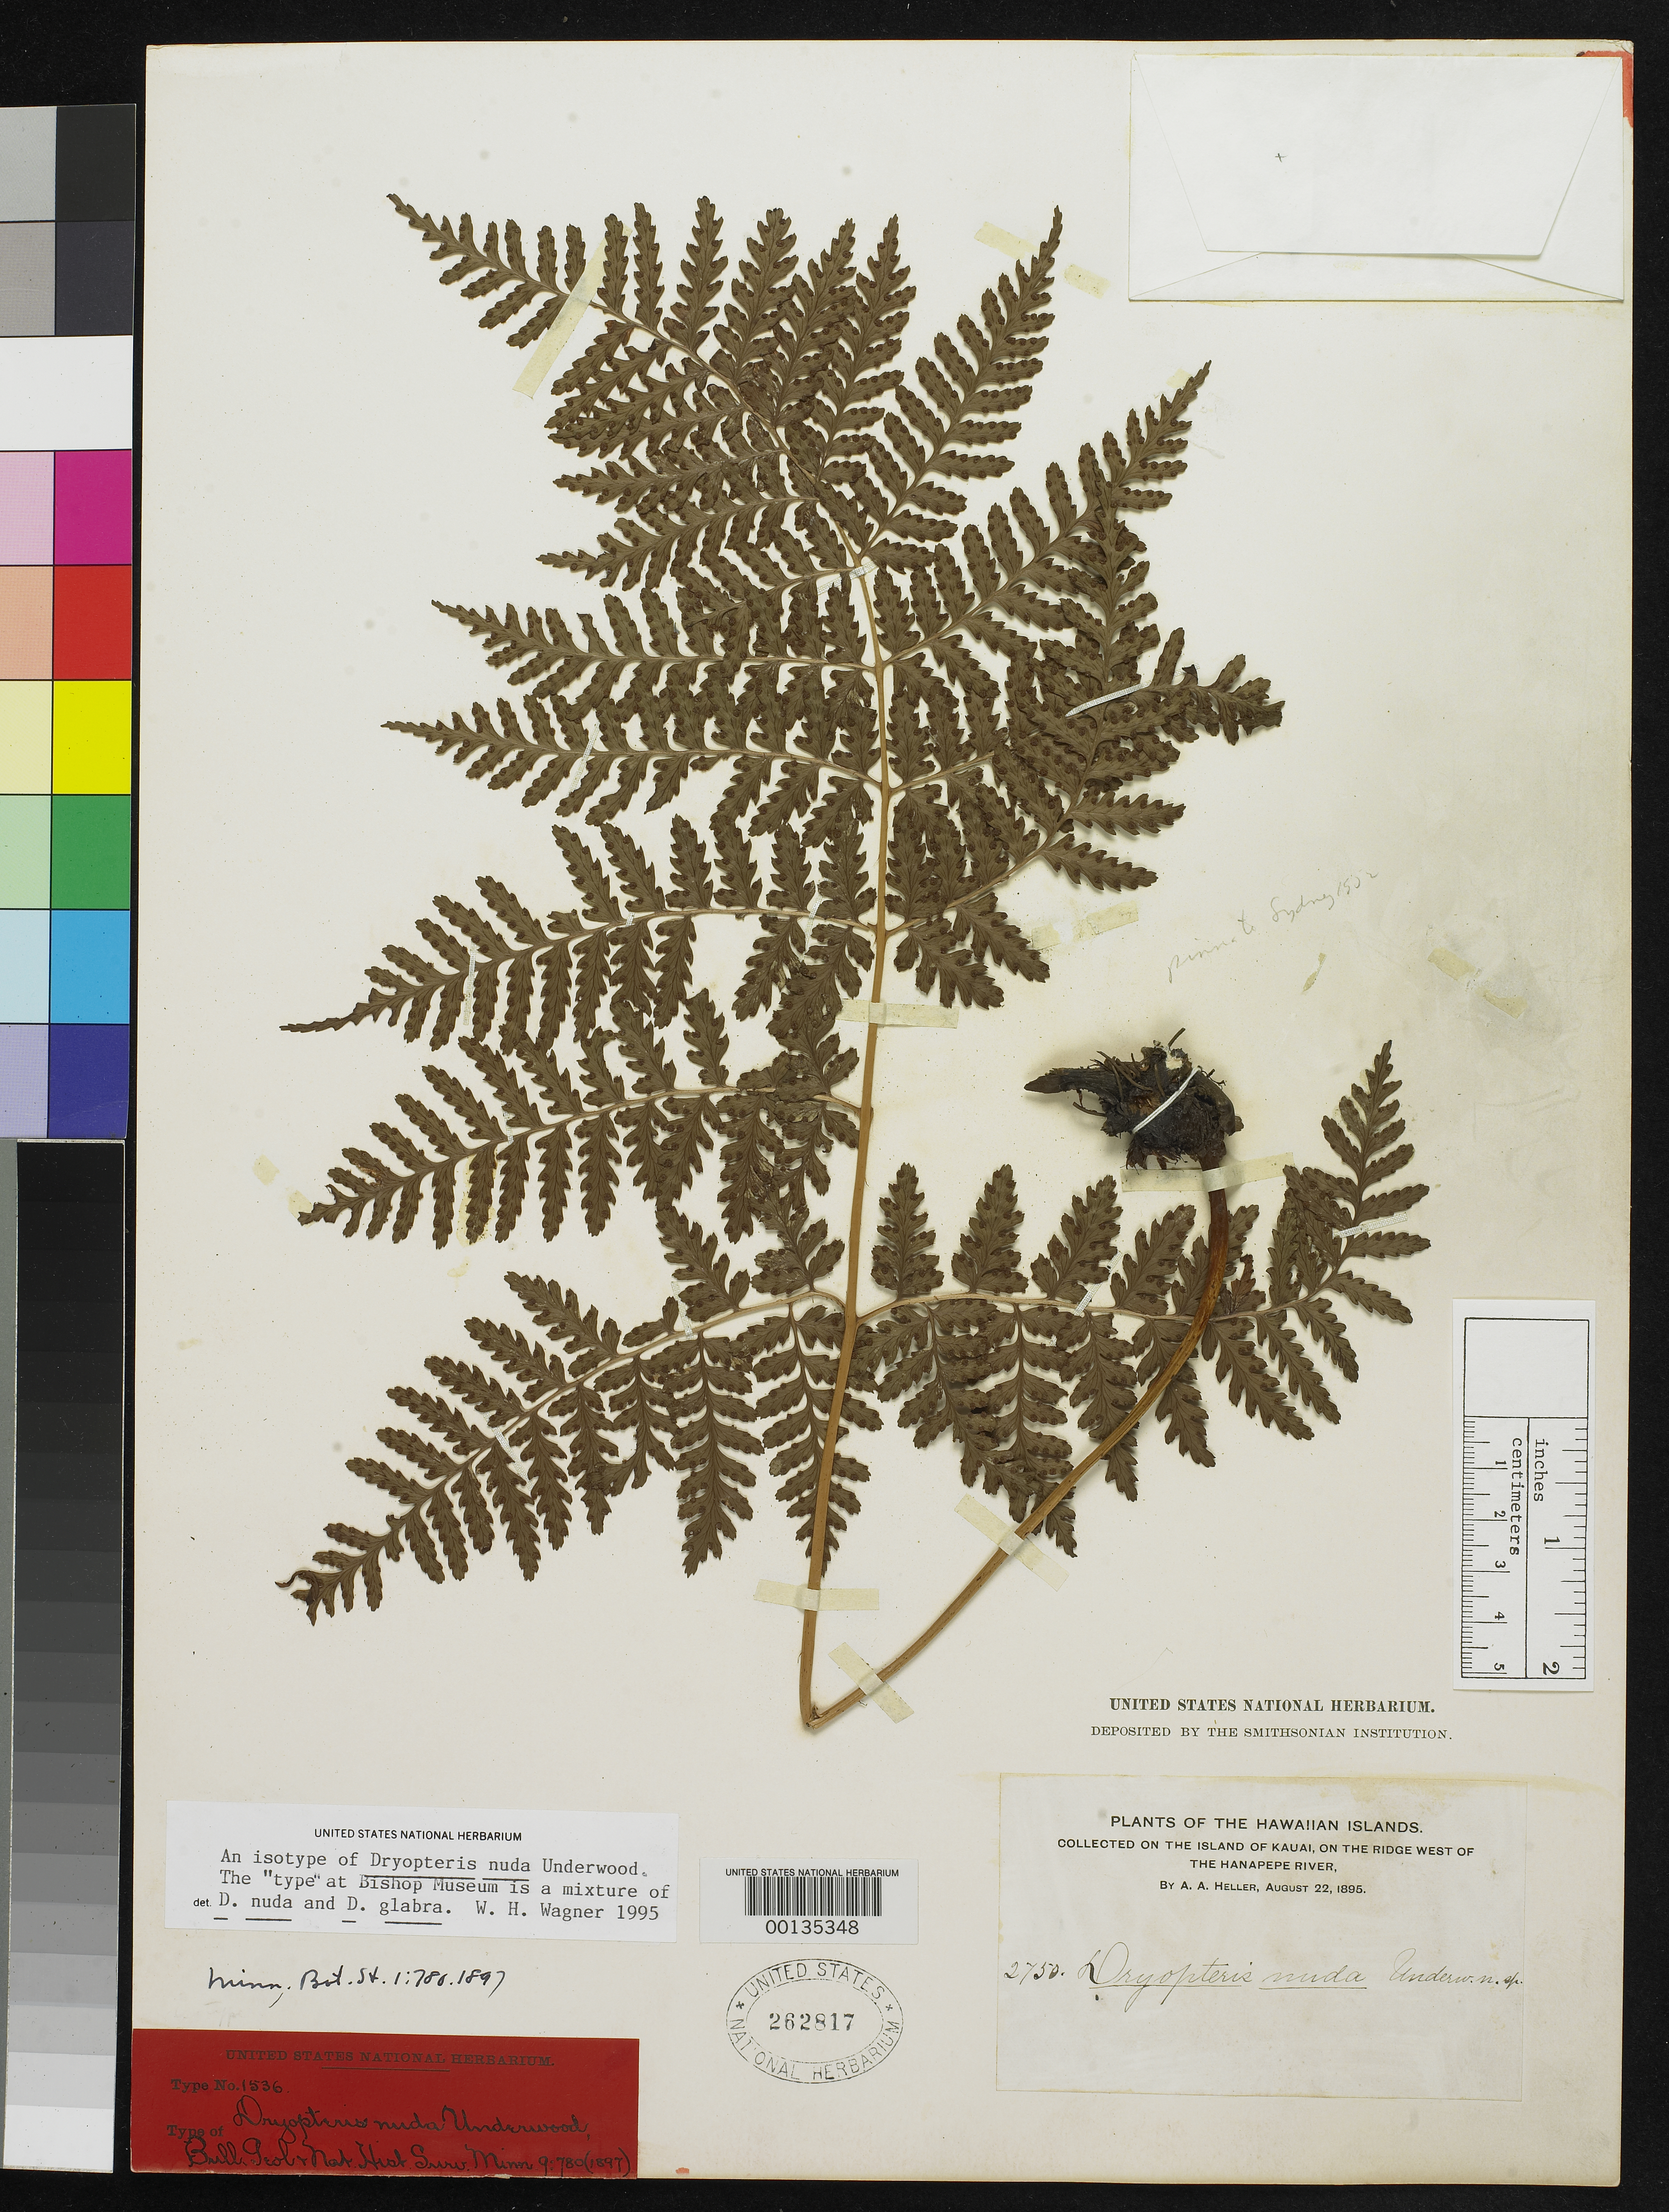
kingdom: Plantae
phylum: Tracheophyta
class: Polypodiopsida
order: Polypodiales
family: Dryopteridaceae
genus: Dryopteris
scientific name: Dryopteris nuda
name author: Underw.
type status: Type Collection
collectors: A. A. Heller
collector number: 2750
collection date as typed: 22 Aug 1895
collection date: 1895-08-22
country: United States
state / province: Hawaii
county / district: Kauai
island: Kaua'i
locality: Ridge W of Hanapepe River.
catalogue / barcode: US 262817